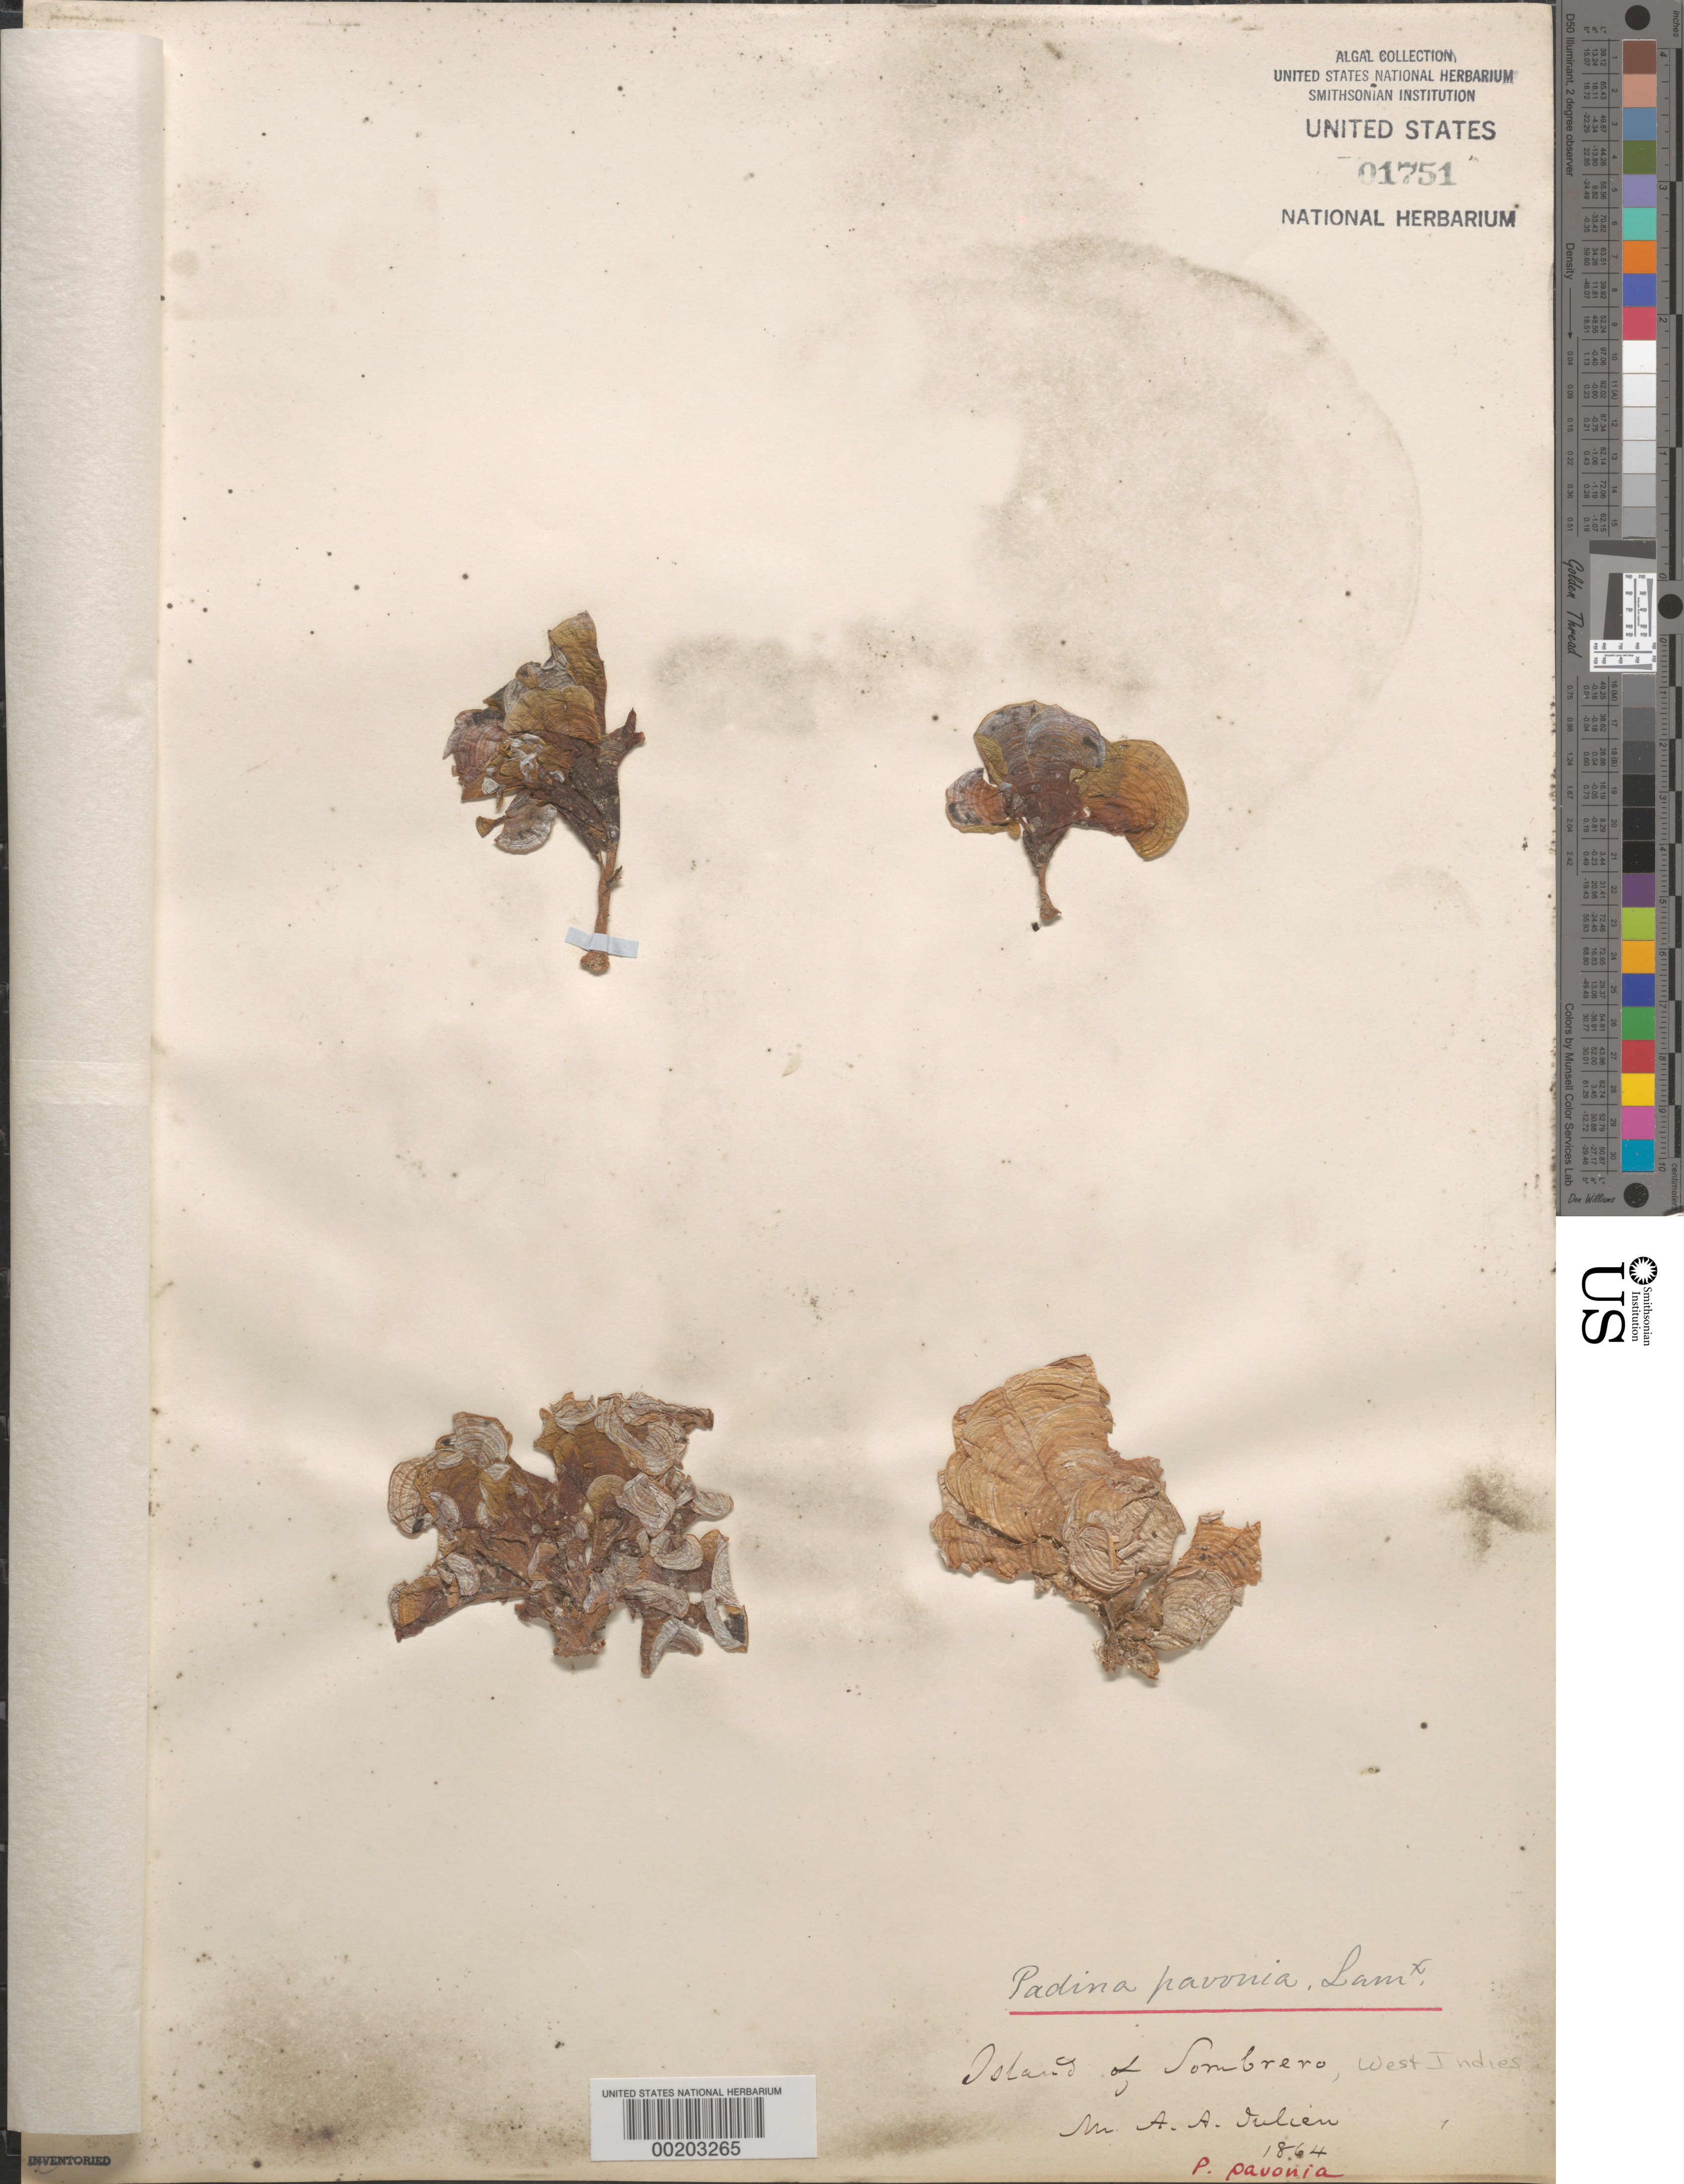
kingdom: Chromista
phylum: Ochrophyta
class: Phaeophyceae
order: Dictyotales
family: Dictyotaceae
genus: Padina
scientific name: Padina pavonica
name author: (L.) Thivy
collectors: A. Julien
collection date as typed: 1864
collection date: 1864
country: St. Christopher-Nevis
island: Sombrero Island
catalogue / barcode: US 1751